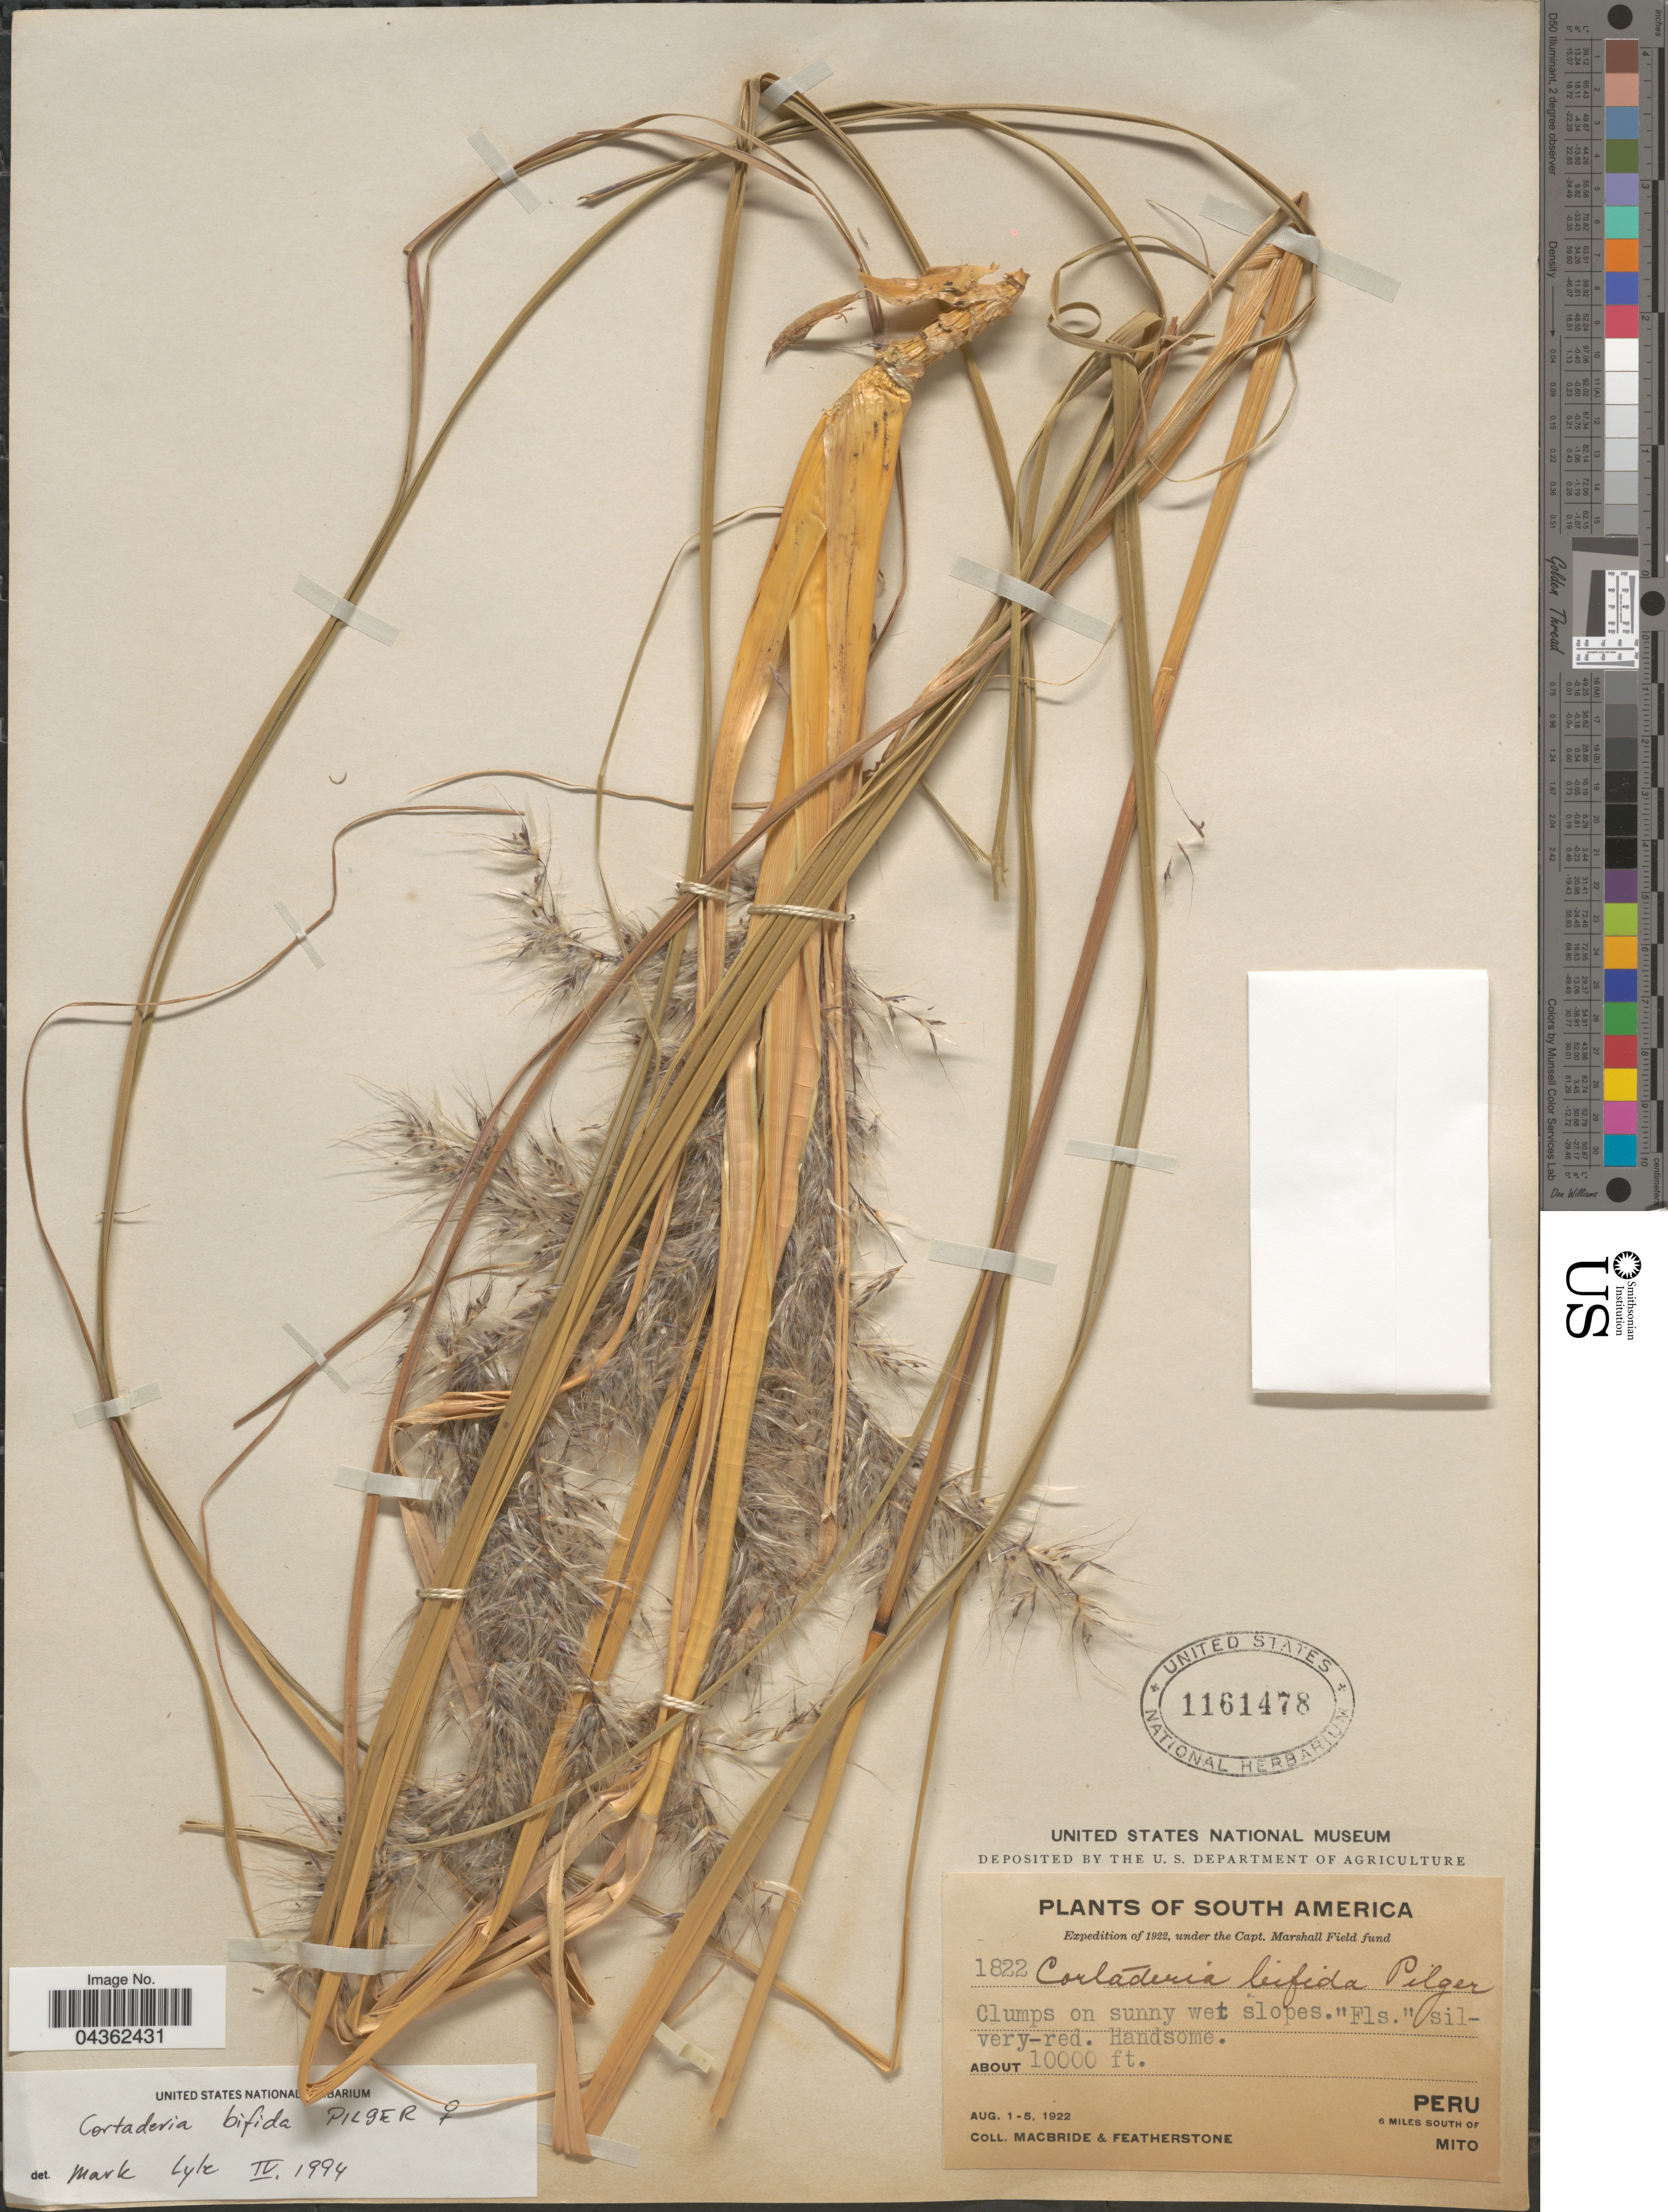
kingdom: Plantae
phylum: Tracheophyta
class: Liliopsida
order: Poales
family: Poaceae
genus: Cortaderia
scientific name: Cortaderia bifida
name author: Pilg.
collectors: Macbride, -- & -. Featherstone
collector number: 1822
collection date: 1922-08-01/1922-08-05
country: Peru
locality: Expedition of 1922. 6 miles south of Mito.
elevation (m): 3048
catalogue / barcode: US 1161478